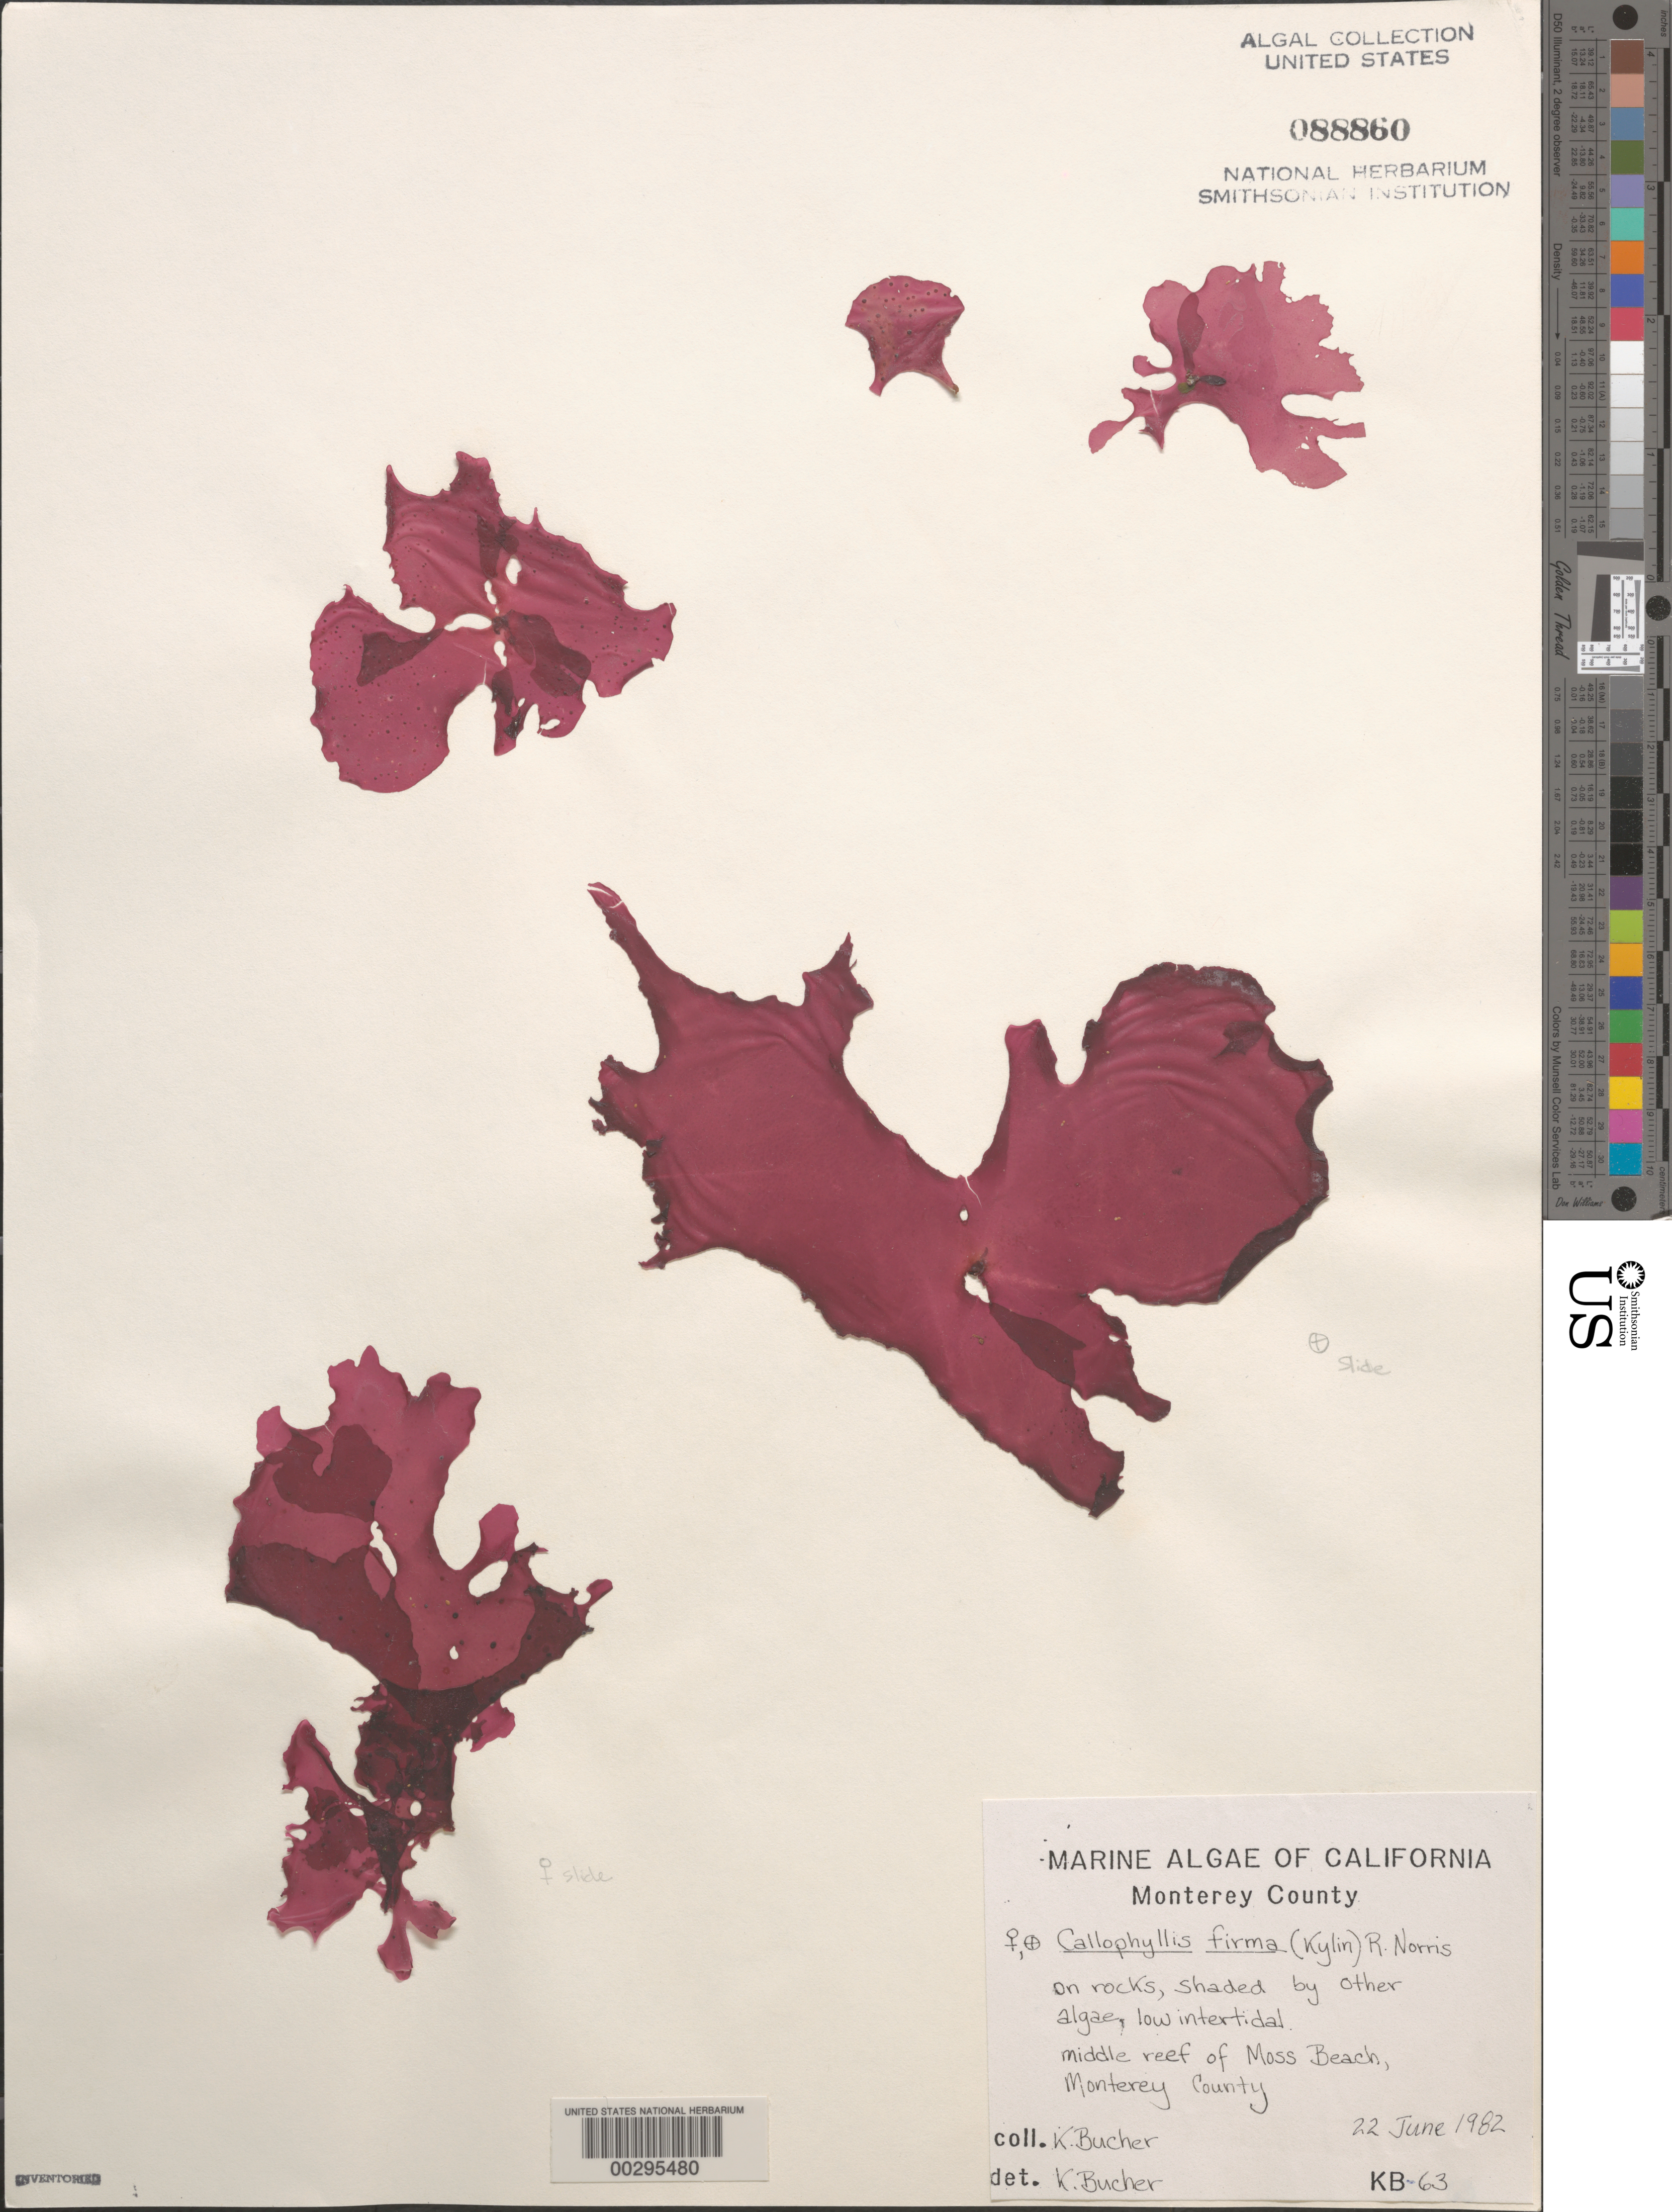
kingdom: Plantae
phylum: Rhodophyta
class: Florideophyceae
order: Gigartinales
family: Kallymeniaceae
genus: Salishia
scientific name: Salishia firma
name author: (Kylin) Clarkston & G.W. Saunders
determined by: Algae name updating Project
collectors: K. E. Bucher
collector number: KB-63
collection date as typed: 22 Jun 1982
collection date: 1982-06-22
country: United States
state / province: California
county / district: Monterey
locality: Middle Reef of Moss Beach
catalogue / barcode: US 88860